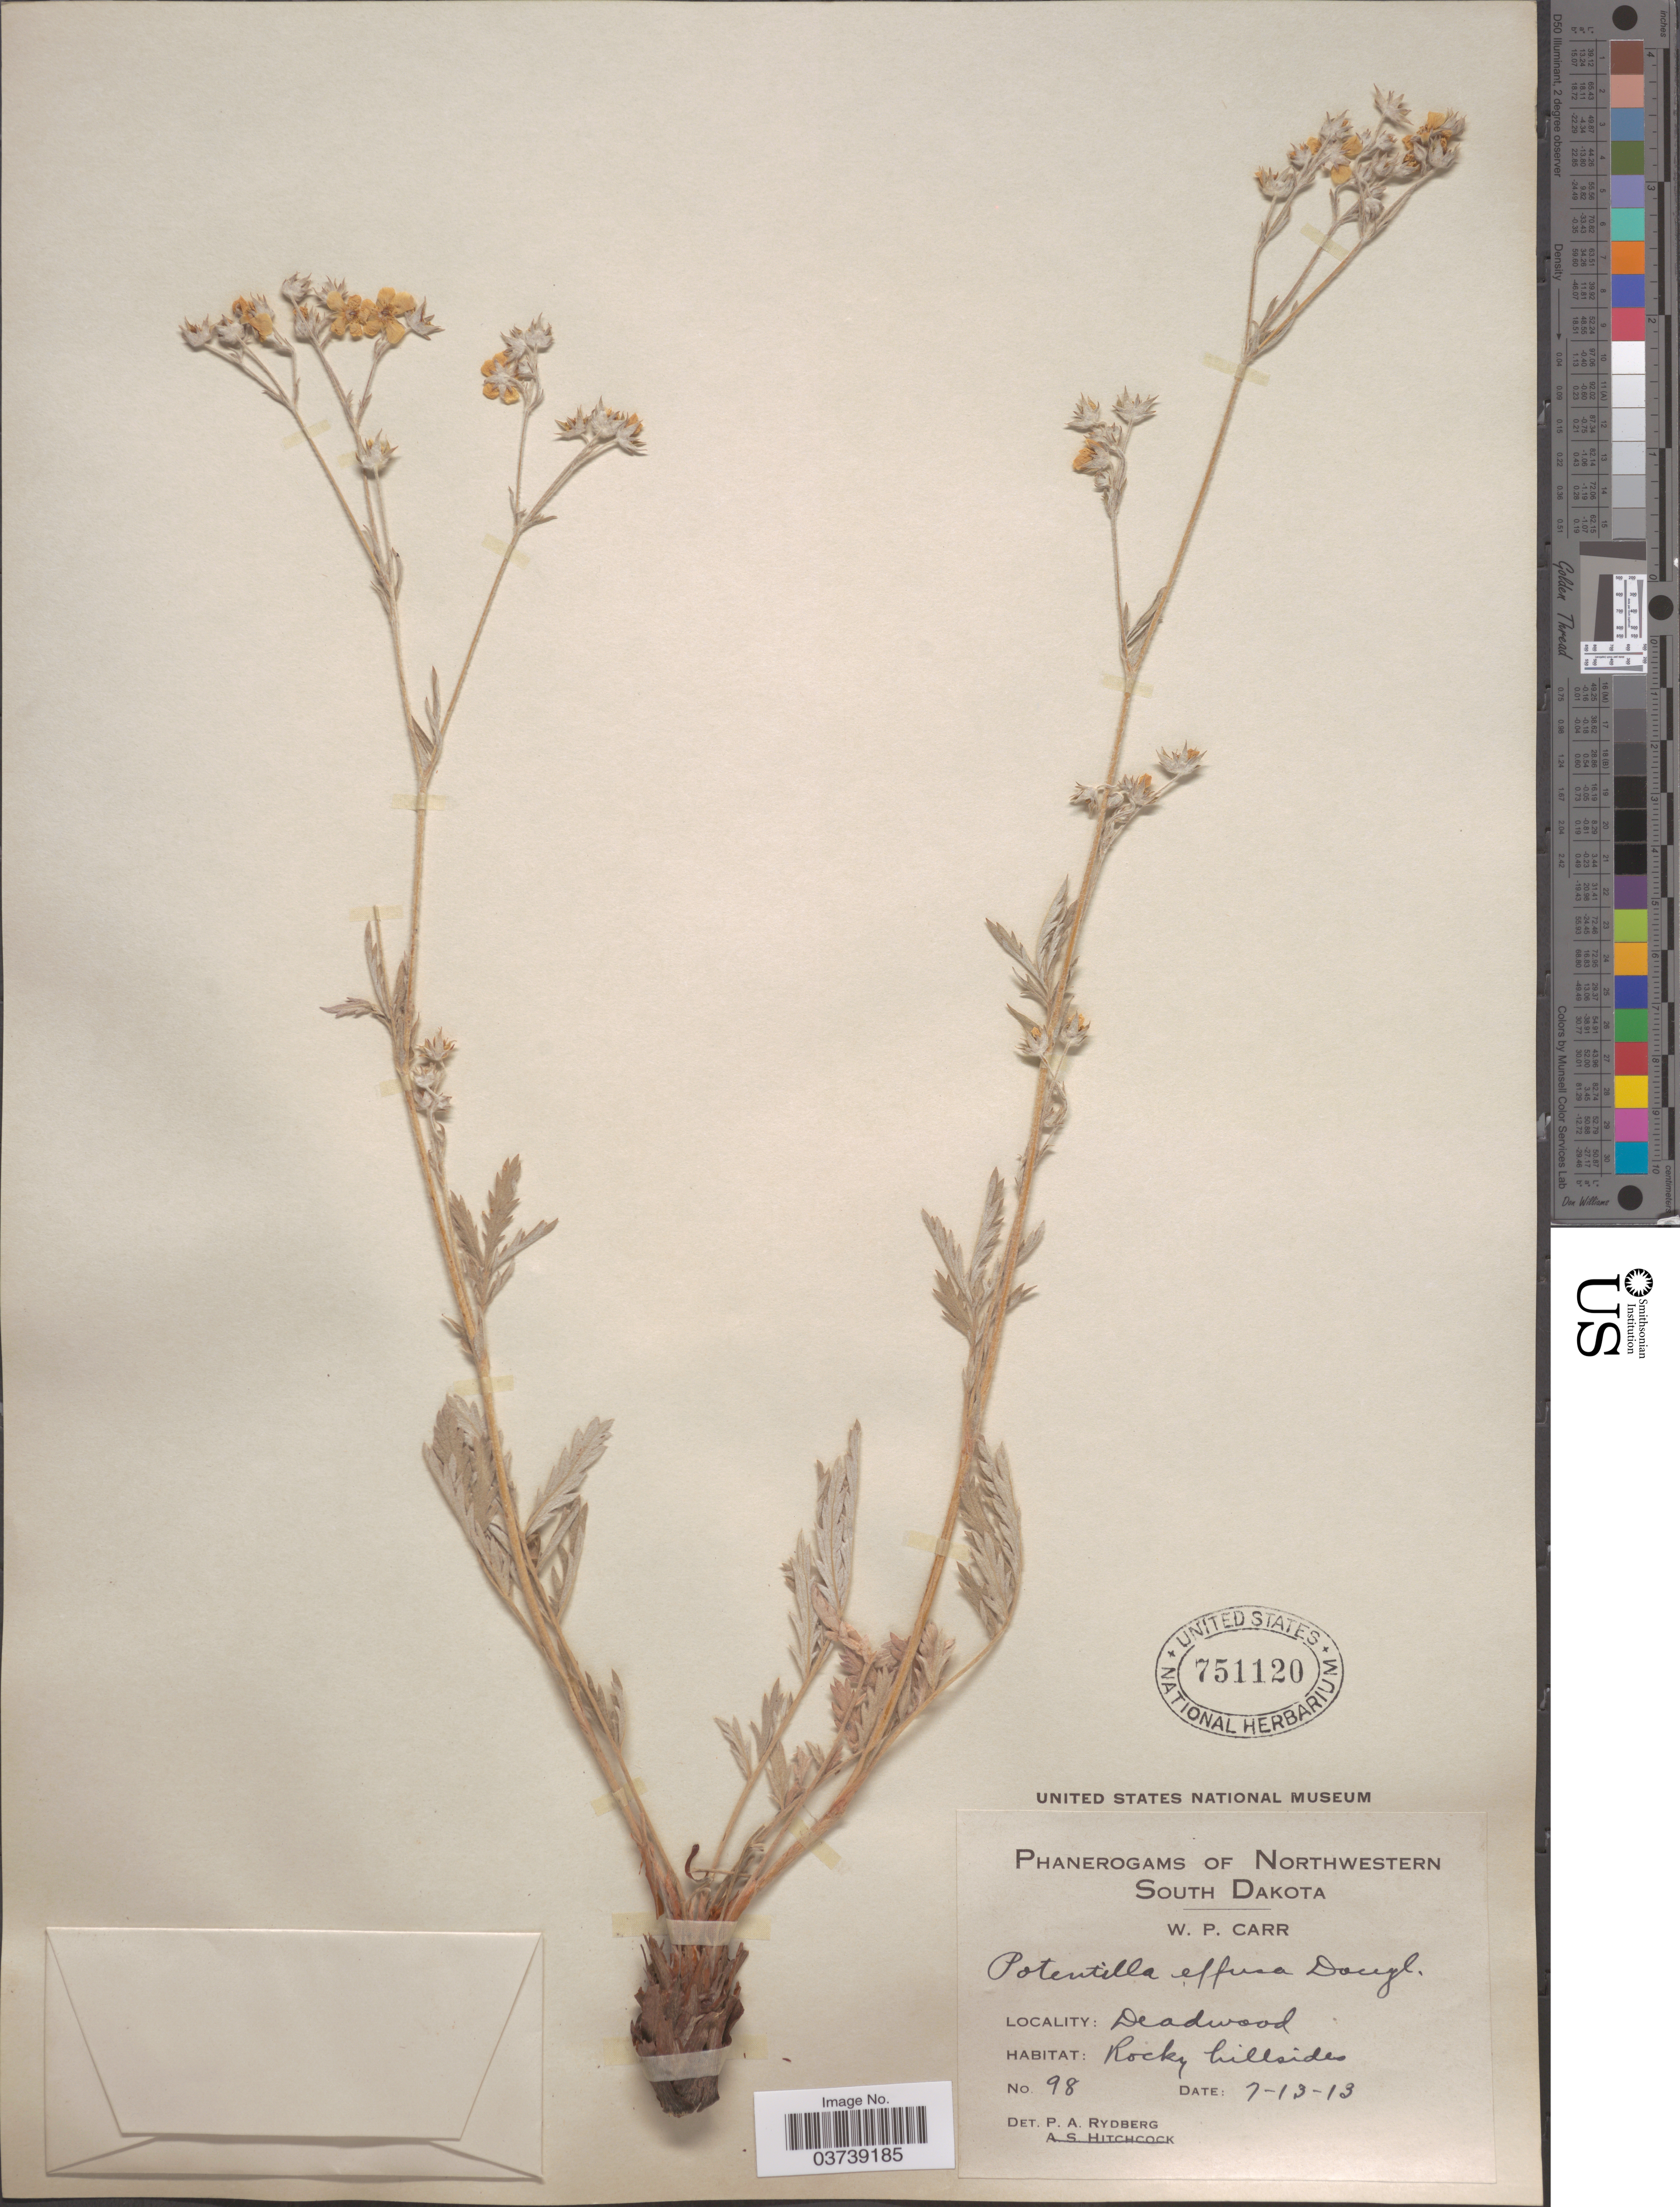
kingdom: Plantae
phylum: Tracheophyta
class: Magnoliopsida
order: Rosales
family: Rosaceae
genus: Potentilla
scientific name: Potentilla effusa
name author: Douglas ex Lehm.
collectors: W. Carr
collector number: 98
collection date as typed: Transcribed d/m/y: 13/7/13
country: United States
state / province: South Dakota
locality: Northwestern South Dakota. Deadwood.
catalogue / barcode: US 751120